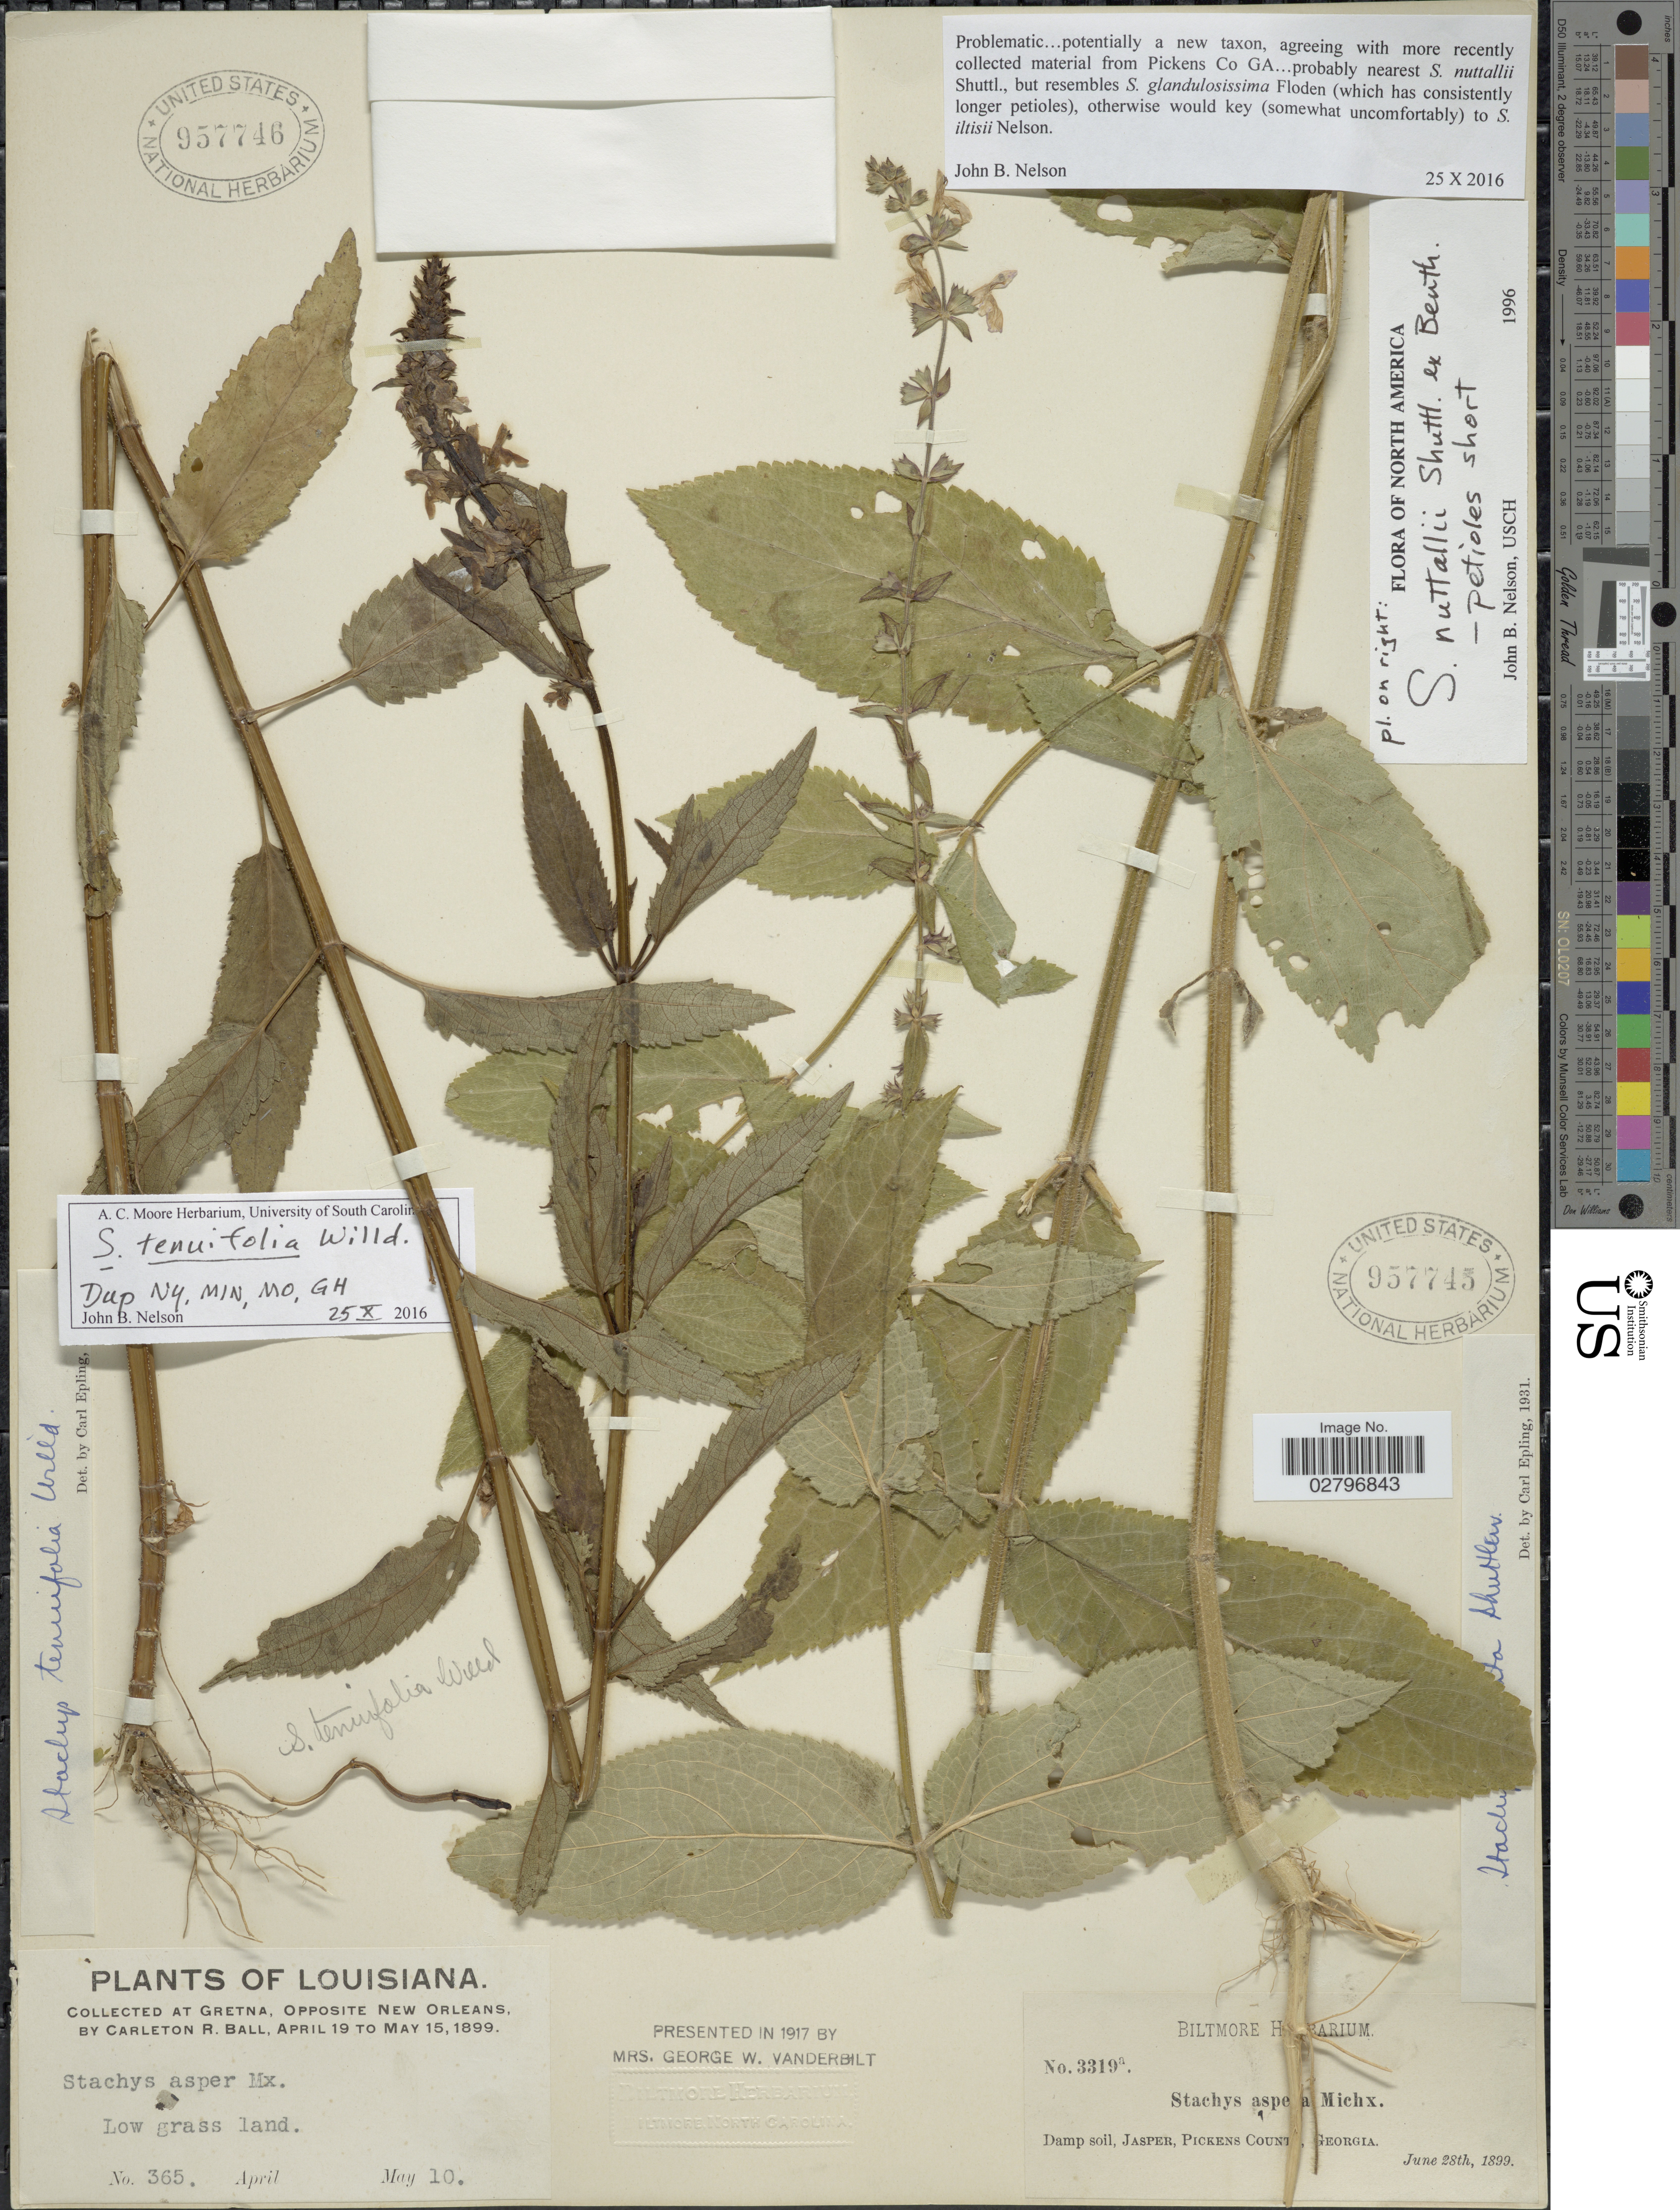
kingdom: Plantae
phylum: Tracheophyta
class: Magnoliopsida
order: Lamiales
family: Lamiaceae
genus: Stachys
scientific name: Stachys tenuifolia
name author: Willd.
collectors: ex herb. Biltmore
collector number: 3319a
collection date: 1899-06-28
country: United States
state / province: Georgia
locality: Jasper, Pickens County.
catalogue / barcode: US 957745-2